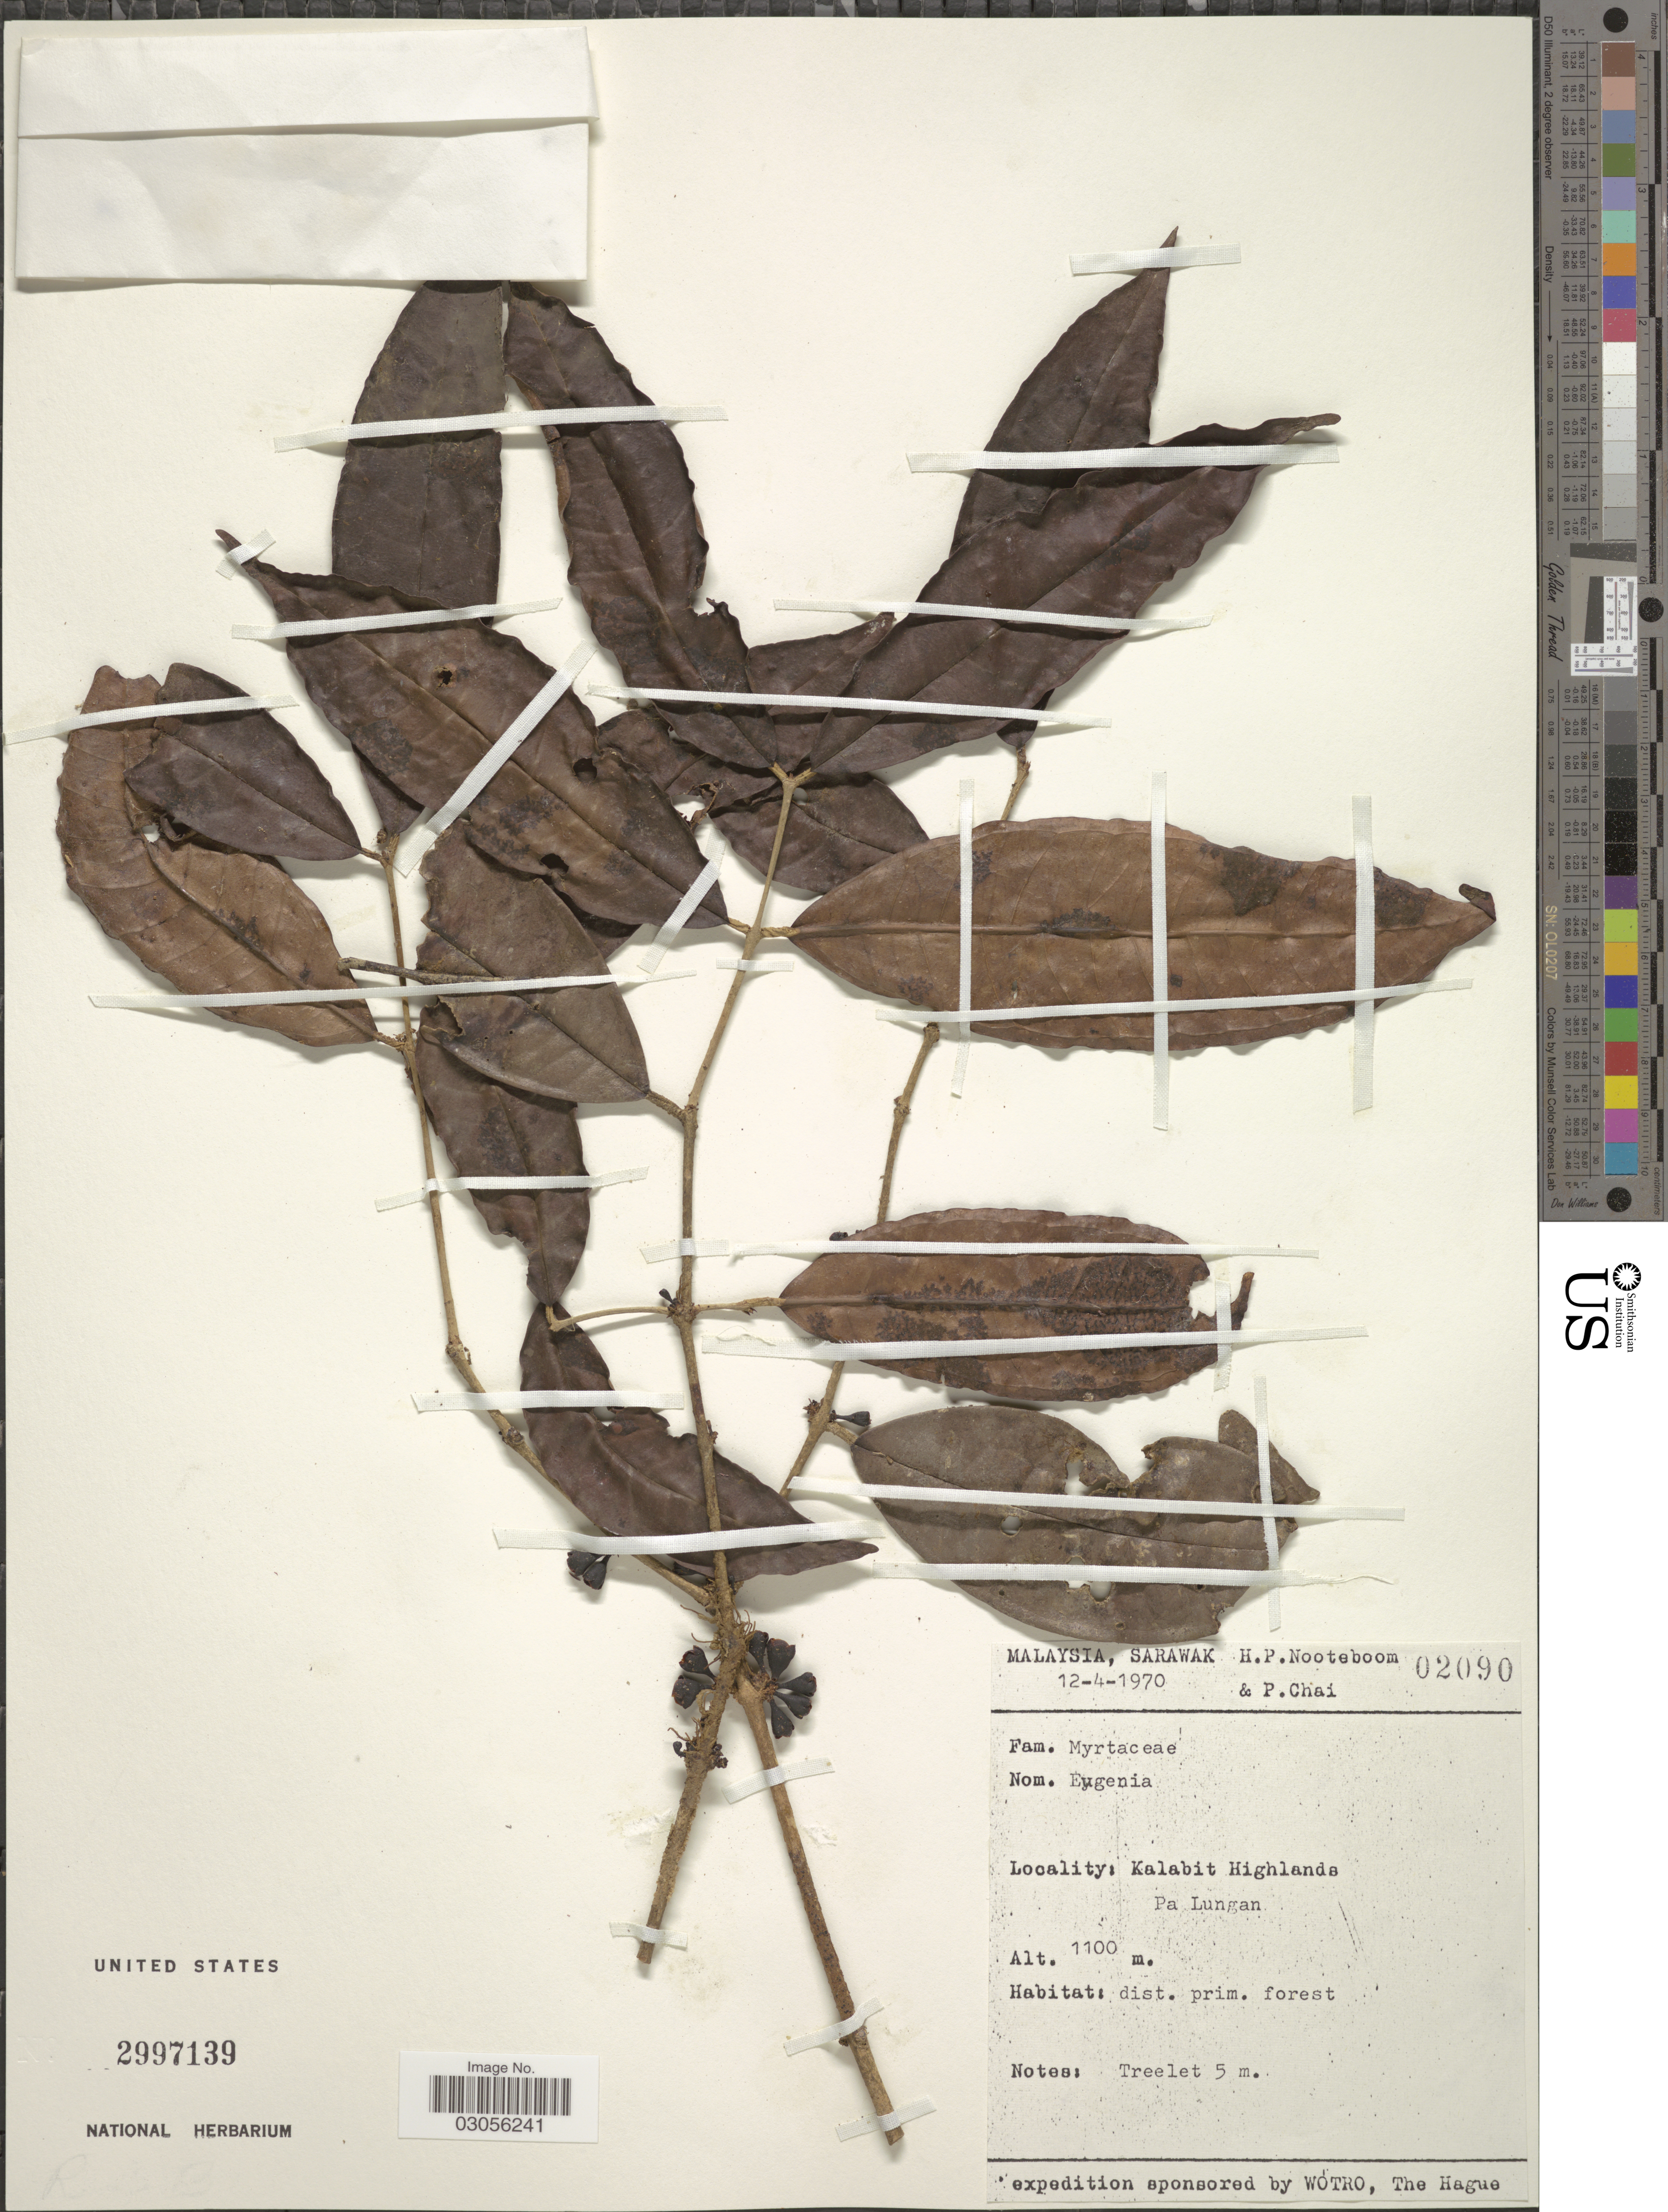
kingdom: Plantae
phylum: Tracheophyta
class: Magnoliopsida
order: Myrtales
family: Myrtaceae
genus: Syzygium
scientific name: Syzygium sp.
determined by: Strong, M. T., (US), Smithsonian Institution - National Museum of Natural History (UNITED STATES)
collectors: H. P. Nooteboom & P. Chai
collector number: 02090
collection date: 1970-04-12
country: Malaysia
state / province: Sarawak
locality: Kalabit Highlands. Pa Lungan.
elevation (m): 1100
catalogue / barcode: US 2997139